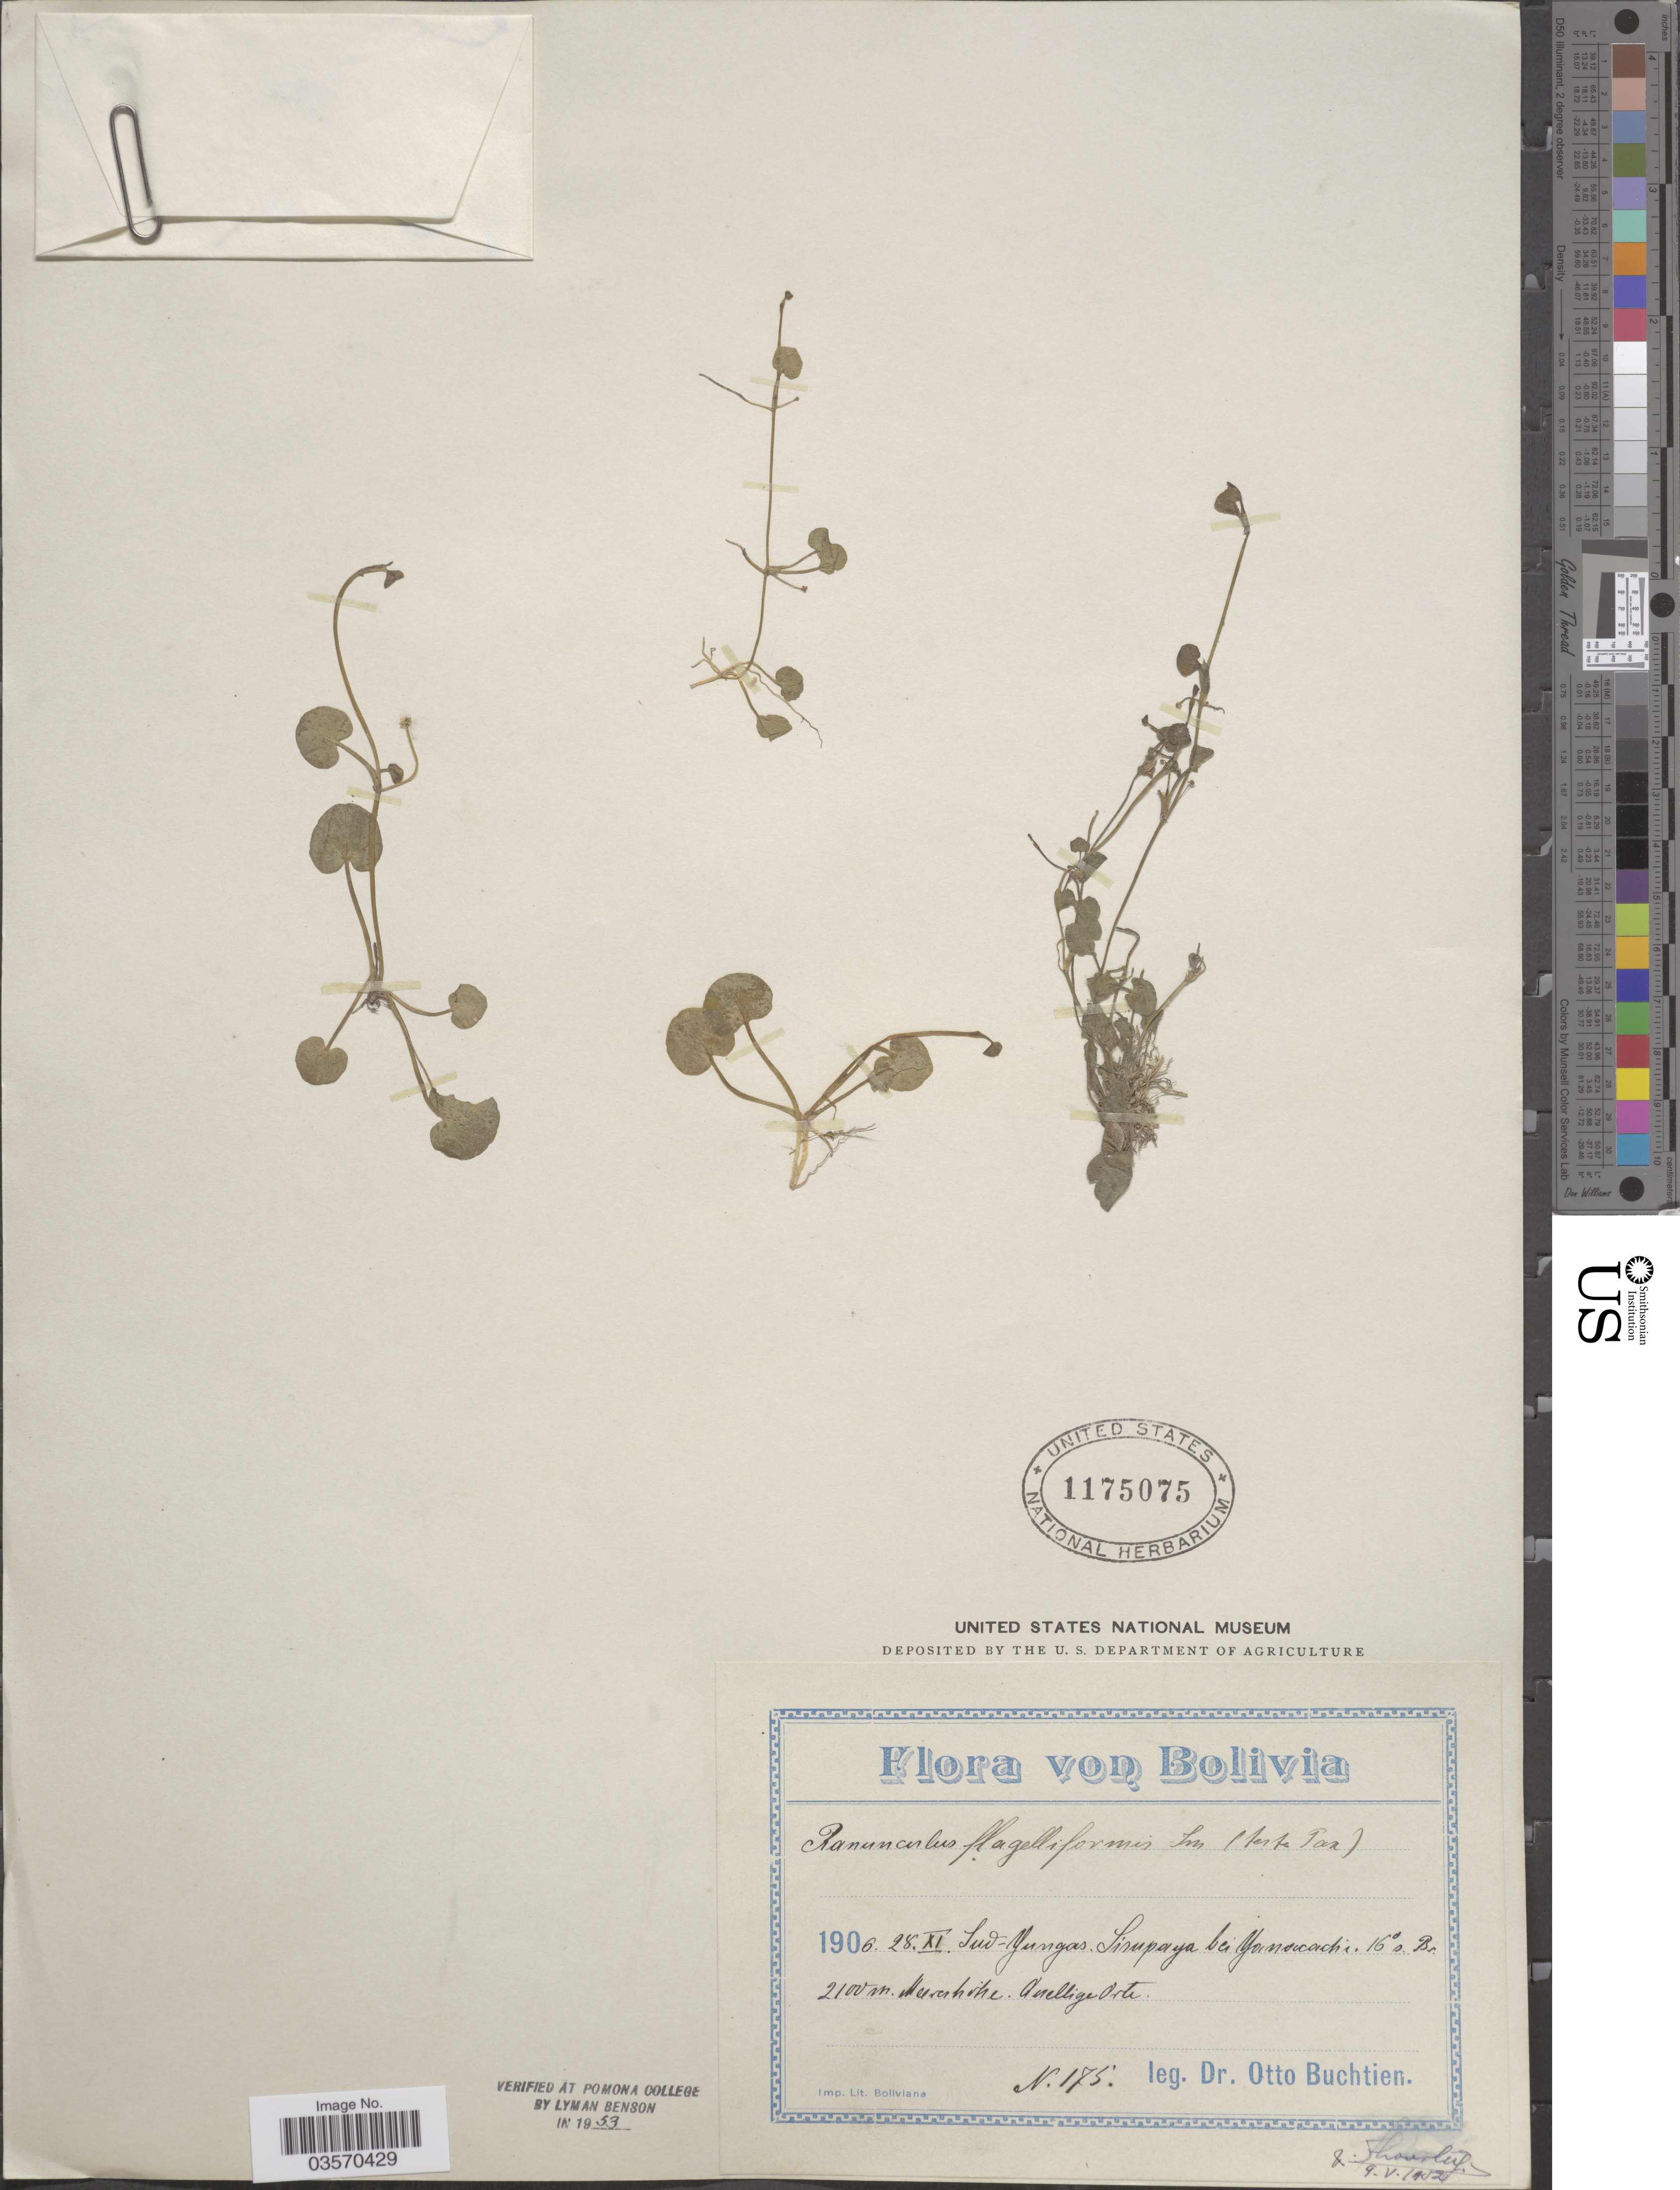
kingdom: Plantae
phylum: Tracheophyta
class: Magnoliopsida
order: Ranunculales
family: Ranunculaceae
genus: Ranunculus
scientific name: Ranunculus flagelliformis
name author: Sm.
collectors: O. Buchtien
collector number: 175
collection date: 1906-11-28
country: Bolivia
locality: Sud-Yungas. Sirapaya bei Yanacachi. 16°s. Br.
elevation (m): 2100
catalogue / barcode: US 1175075